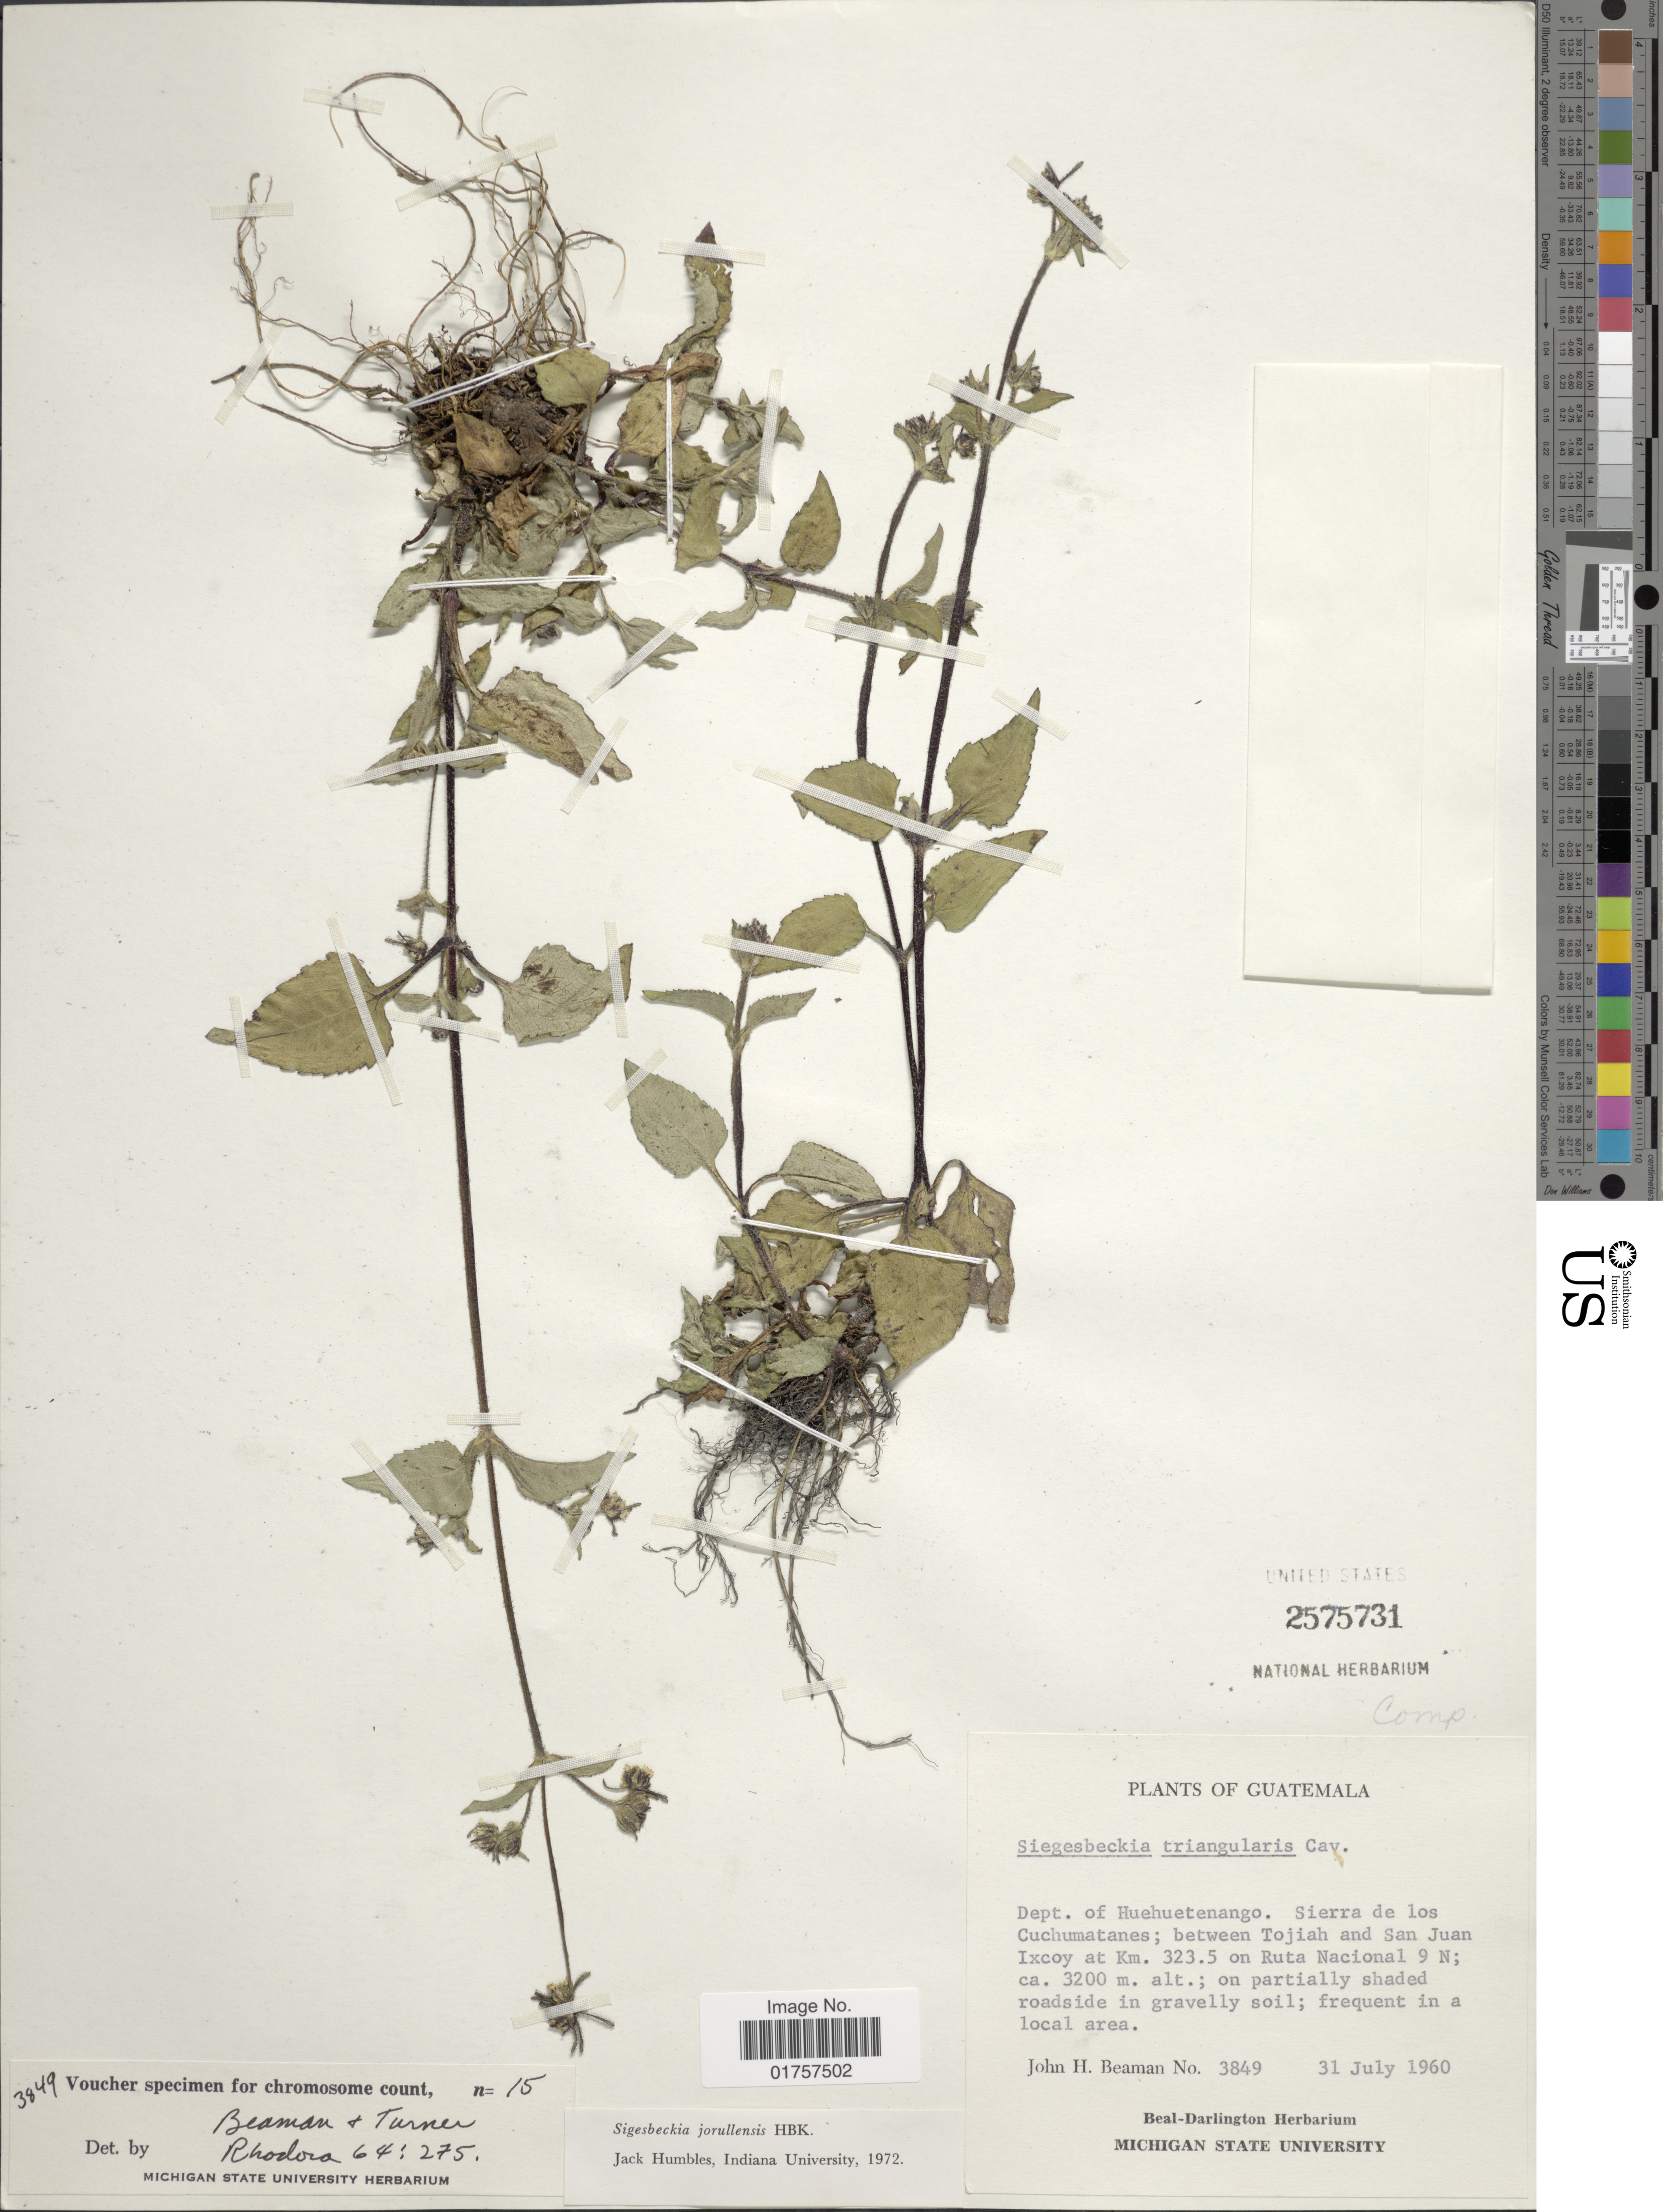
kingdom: Plantae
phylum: Tracheophyta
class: Magnoliopsida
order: Asterales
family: Asteraceae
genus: Sigesbeckia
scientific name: Sigesbeckia jorullensis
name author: Kunth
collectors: J. H. Beaman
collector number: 3849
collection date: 1960-07-31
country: Guatemala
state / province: Huehuetenango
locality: Sierra de los Cuchumatanes; between Tojiah and San Juan Ixcoy at Km. 323.5 on Ruta Nacional 9 N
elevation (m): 3200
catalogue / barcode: US 2575731